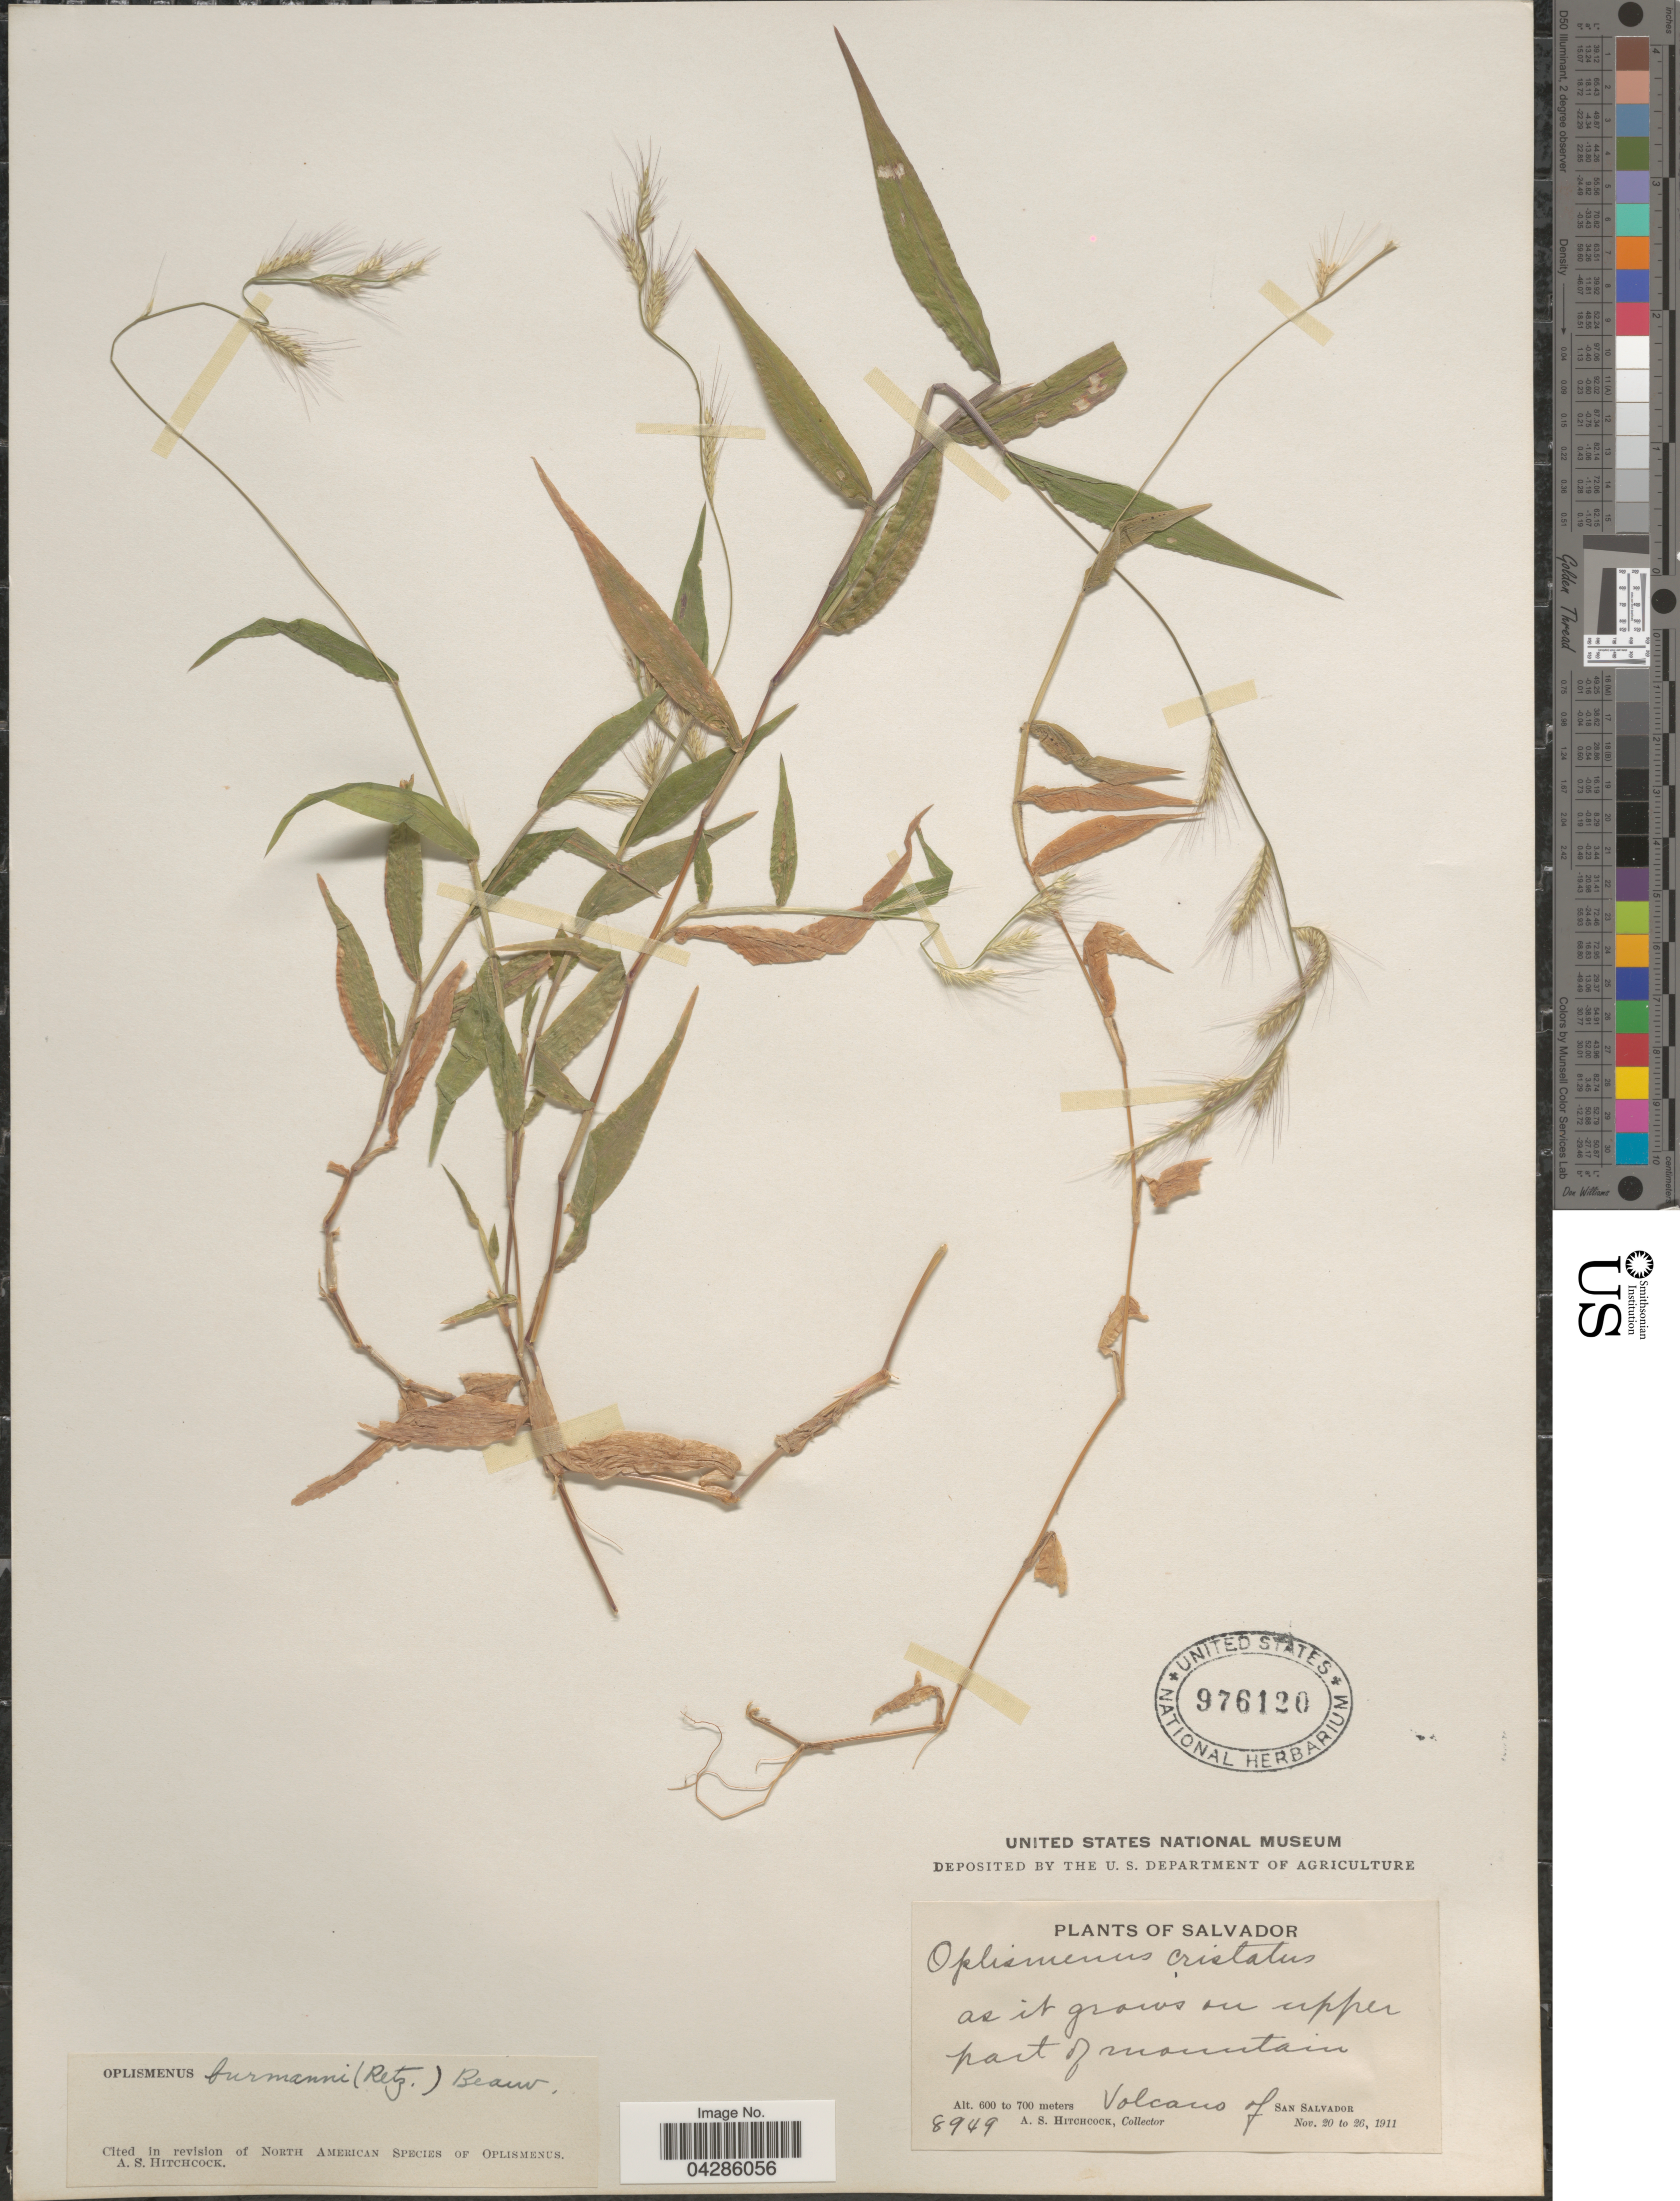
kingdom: Plantae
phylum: Tracheophyta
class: Liliopsida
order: Poales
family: Poaceae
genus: Oplismenus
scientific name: Oplismenus burmannii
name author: (Retz.) P. Beauv.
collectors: A. S. Hitchcock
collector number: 8949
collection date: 1911-11-20/1911-11-26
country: El Salvador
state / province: San Salvador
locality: On upper part of mountain. Volcano of San Salvador.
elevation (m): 600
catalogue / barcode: US 976120